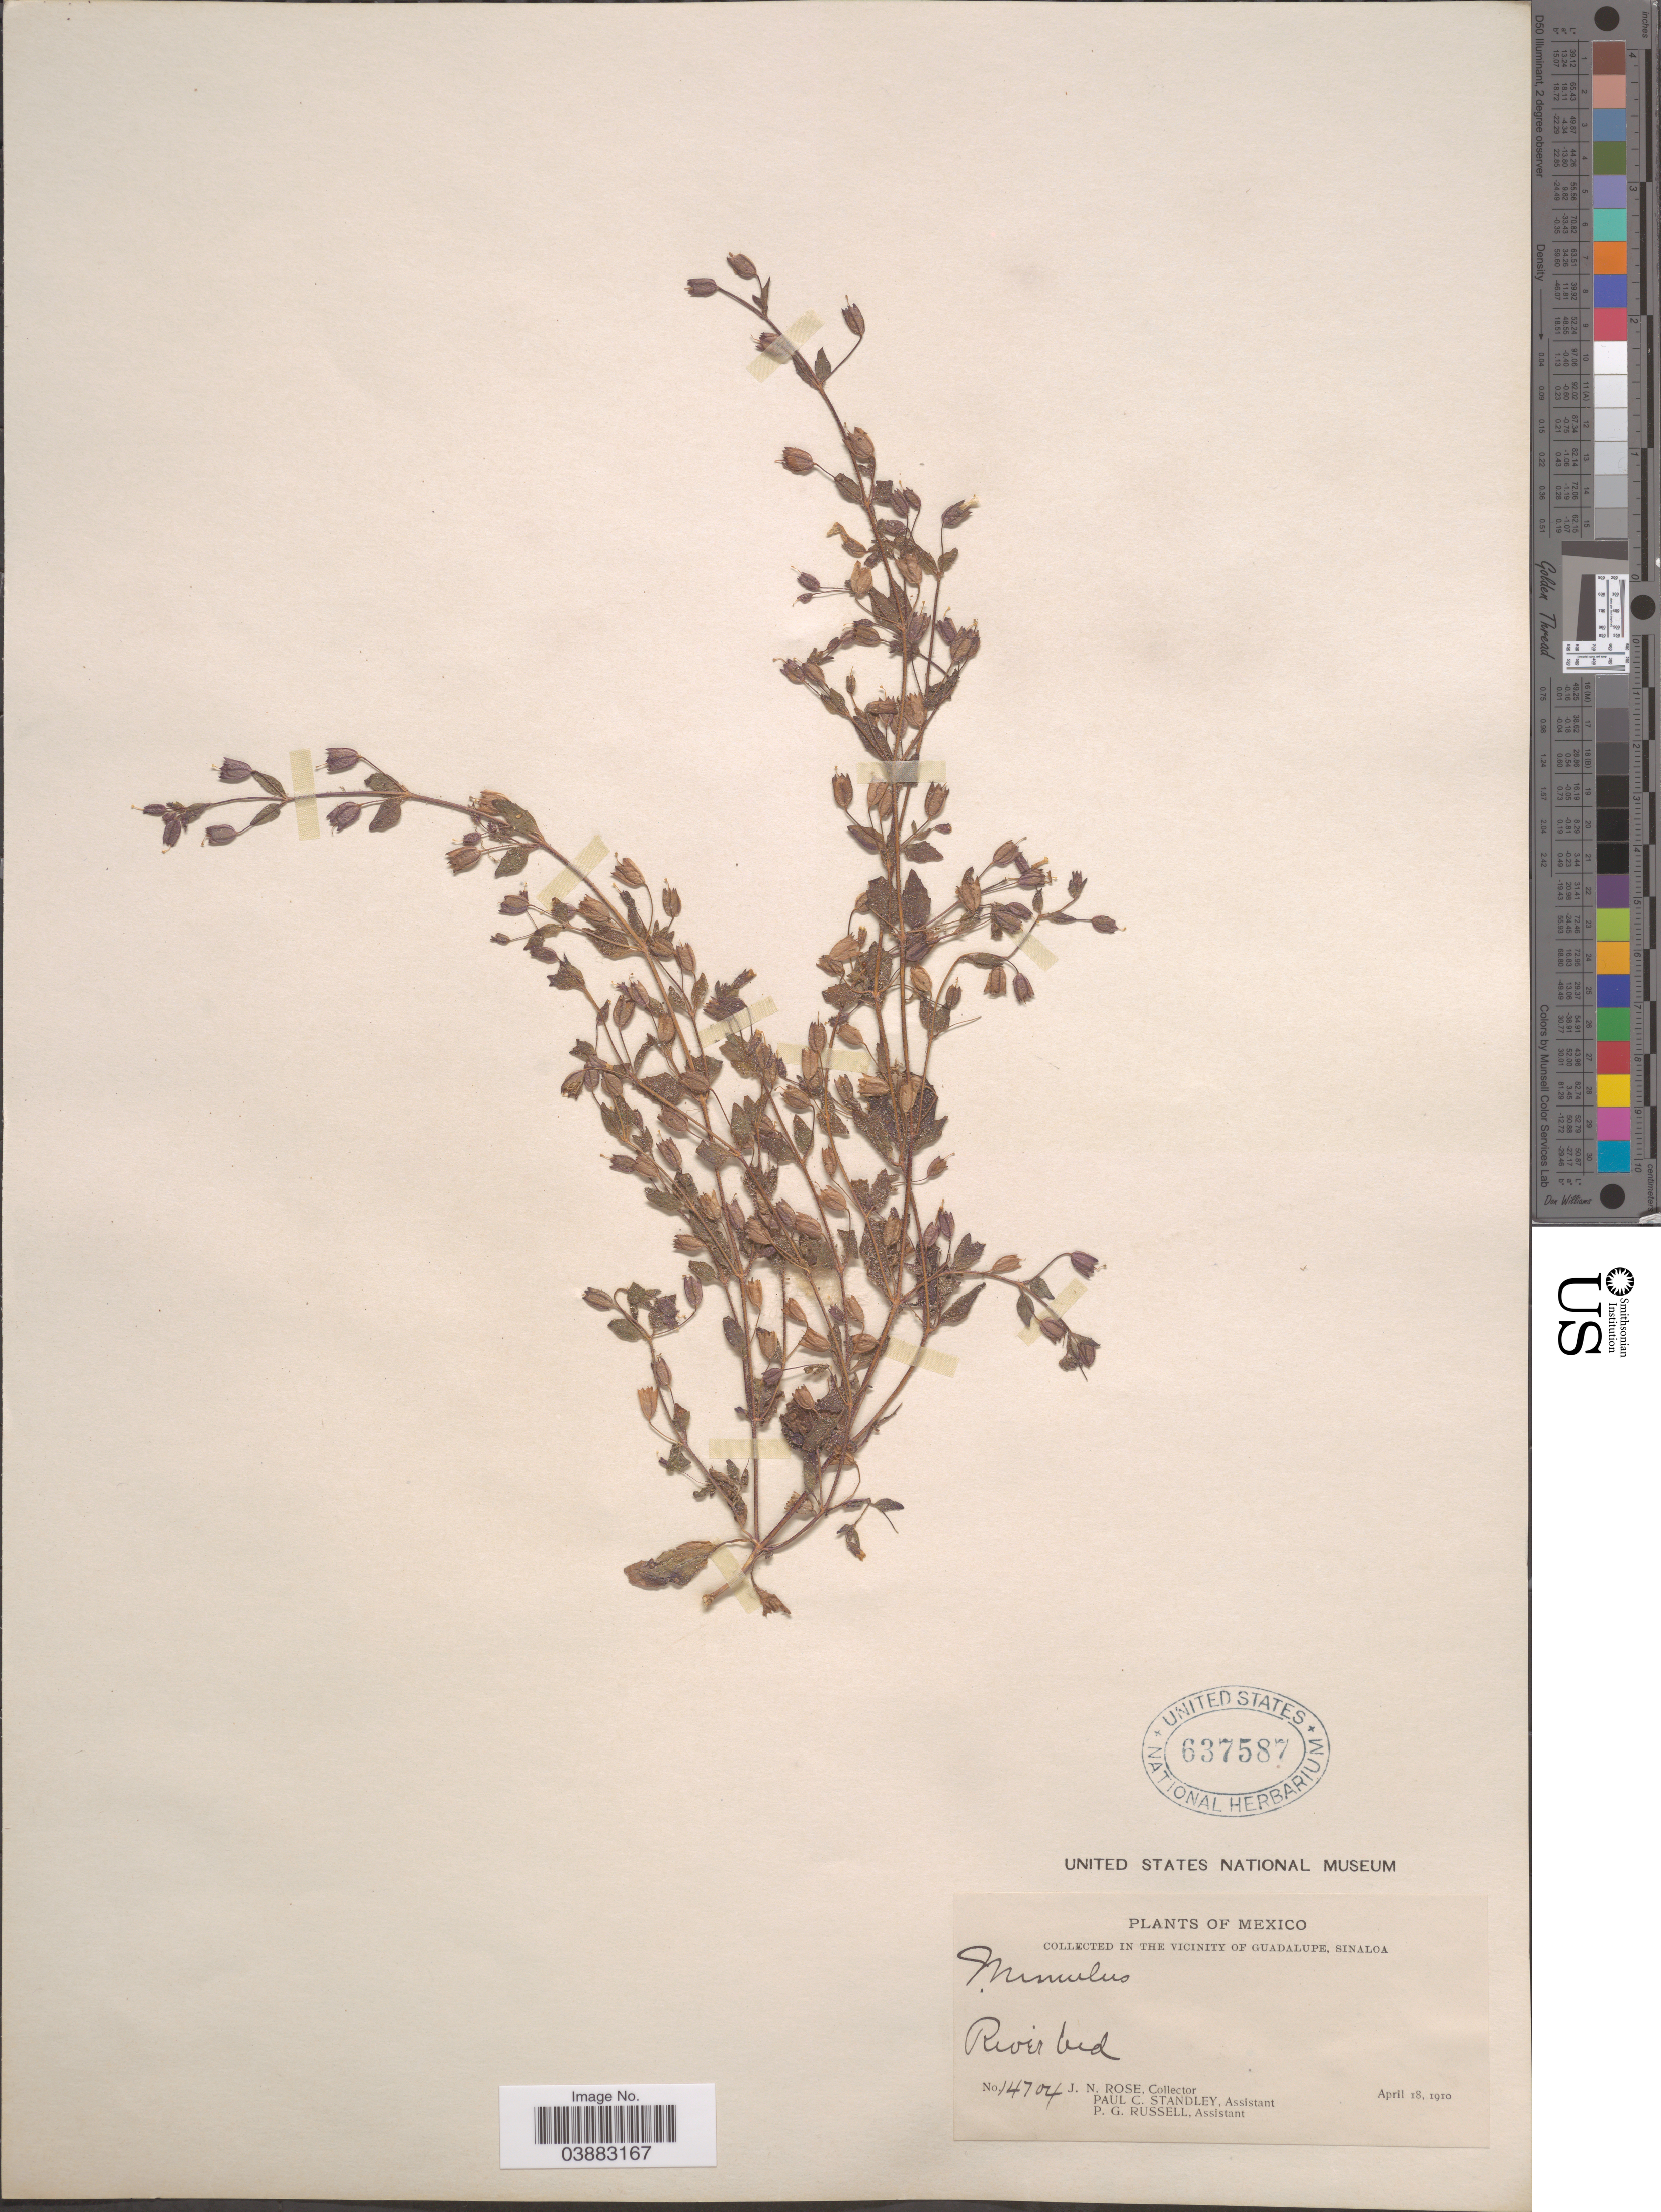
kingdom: Plantae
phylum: Tracheophyta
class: Magnoliopsida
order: Lamiales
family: Phrymaceae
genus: Mimulus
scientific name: Mimulus floribundus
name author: Douglas ex Lindl.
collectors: J. N. Rose, P. C. Standley & P. G. Russell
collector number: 14704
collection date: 1910-04-18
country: Mexico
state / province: Sinaloa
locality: In the vicinity of Guadalupe.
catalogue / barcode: US 637587